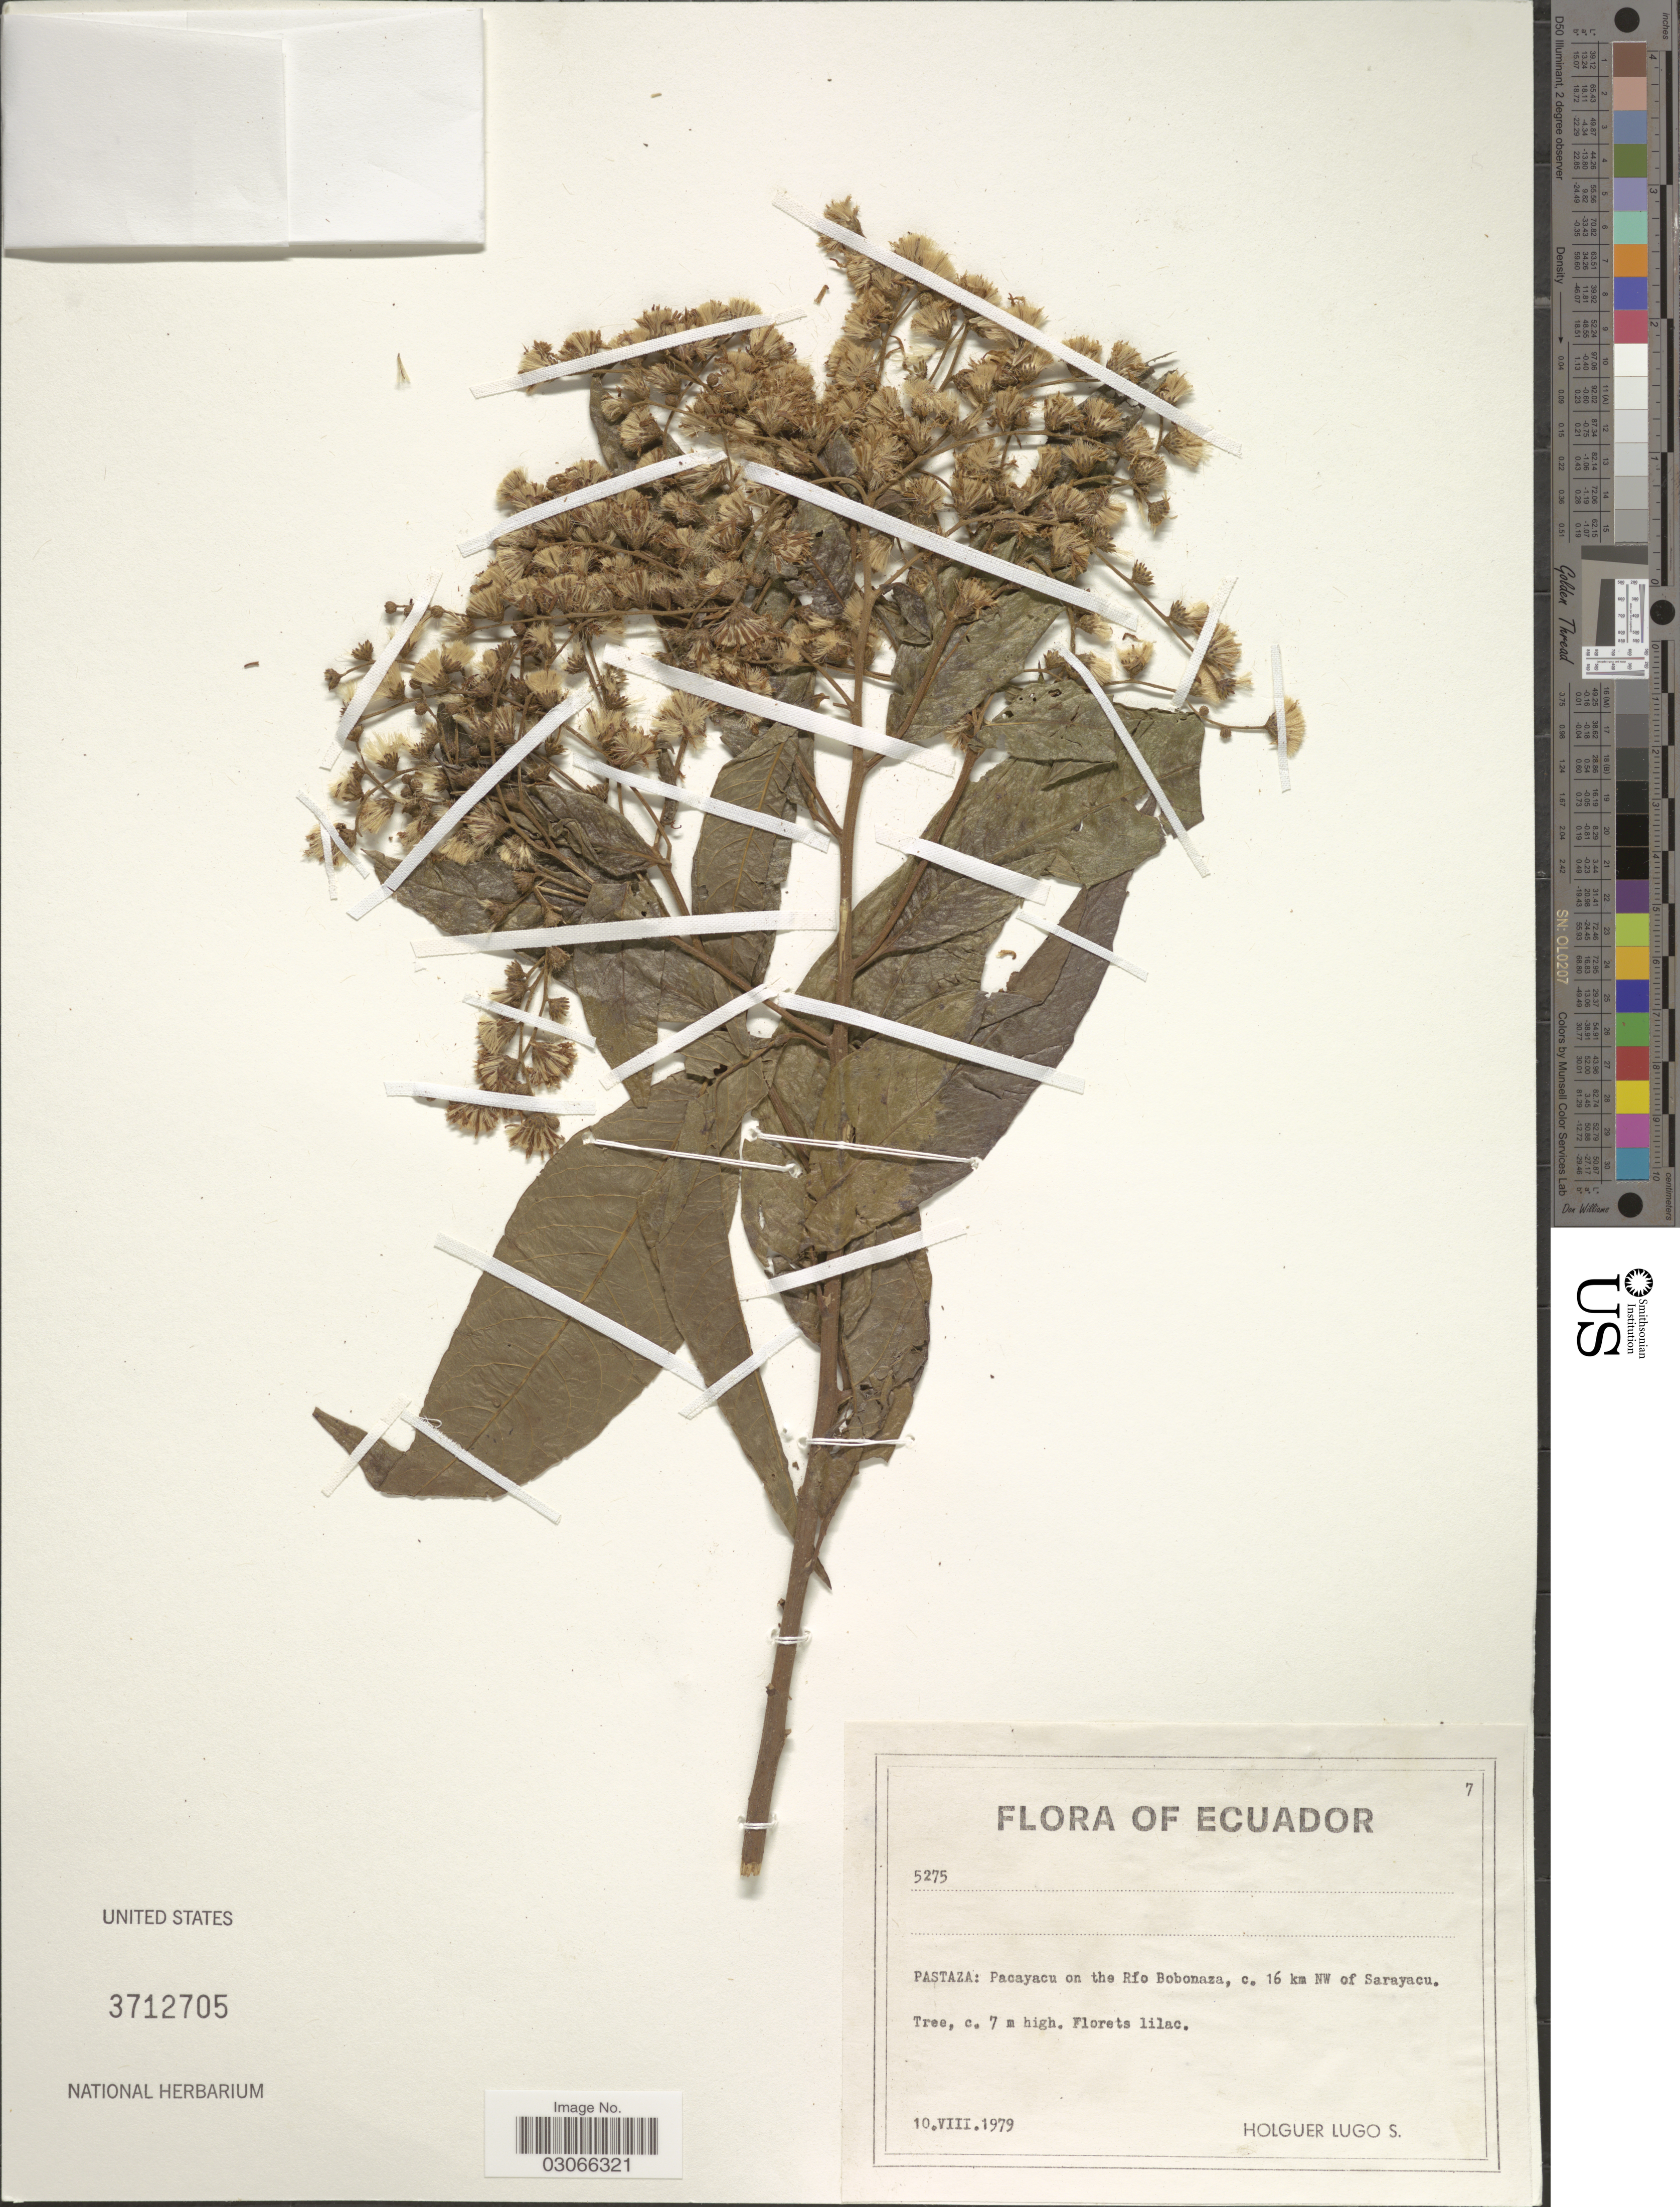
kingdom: Plantae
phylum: Tracheophyta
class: Magnoliopsida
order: Asterales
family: Asteraceae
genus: Vernonanthura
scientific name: Vernonanthura patens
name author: (Kunth) H. Rob.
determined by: Renon, Polla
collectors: H. Lugo S.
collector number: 5275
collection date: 1979-08-10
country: Ecuador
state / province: Pastaza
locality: Pacayacu on the Río Bobonaza, c. 16 km NW of Sarayacu.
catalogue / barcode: US 3712705